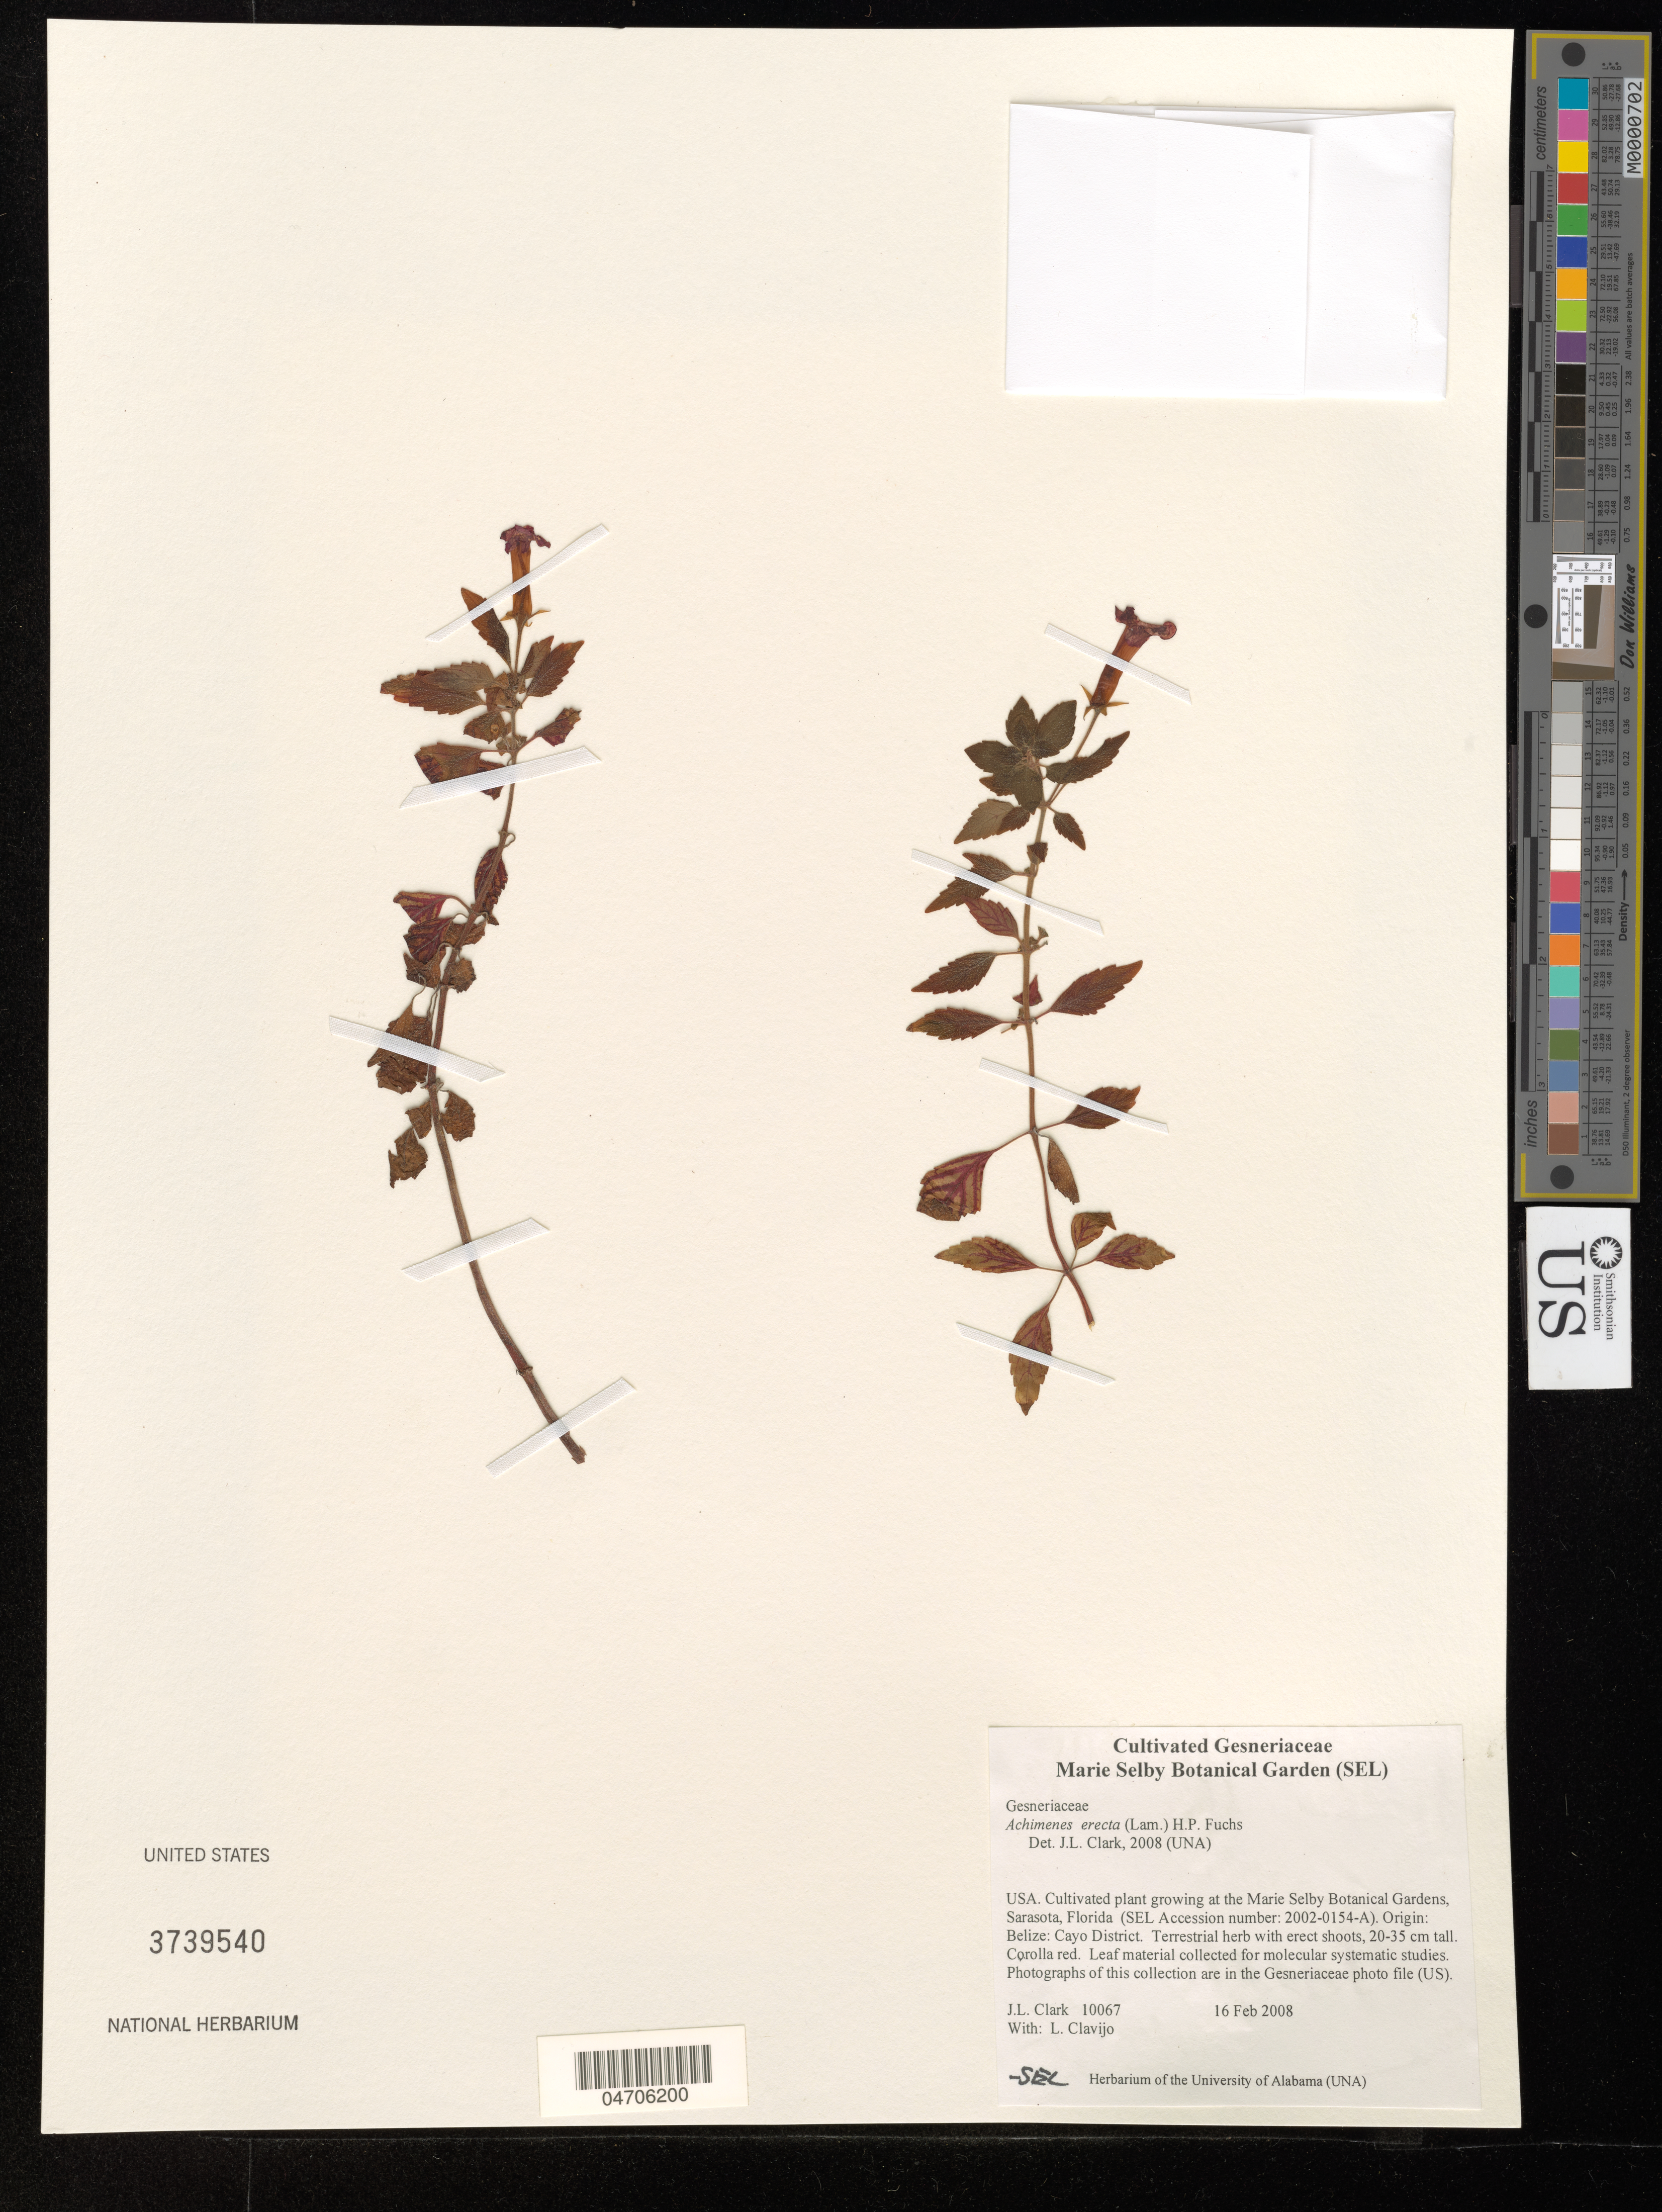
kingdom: Plantae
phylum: Tracheophyta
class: Magnoliopsida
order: Lamiales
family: Gesneriaceae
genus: Achimenes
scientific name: Achimenes erecta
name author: (Lam.) H.P. Fuchs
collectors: J. L. Clark & L. Clavijo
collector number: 10067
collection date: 2008-02-16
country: United States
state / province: Florida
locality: At the Marie Selby Botanical Gardens, Sarasota, (SEL Accession number: 2002-0154-A).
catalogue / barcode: US 3739540